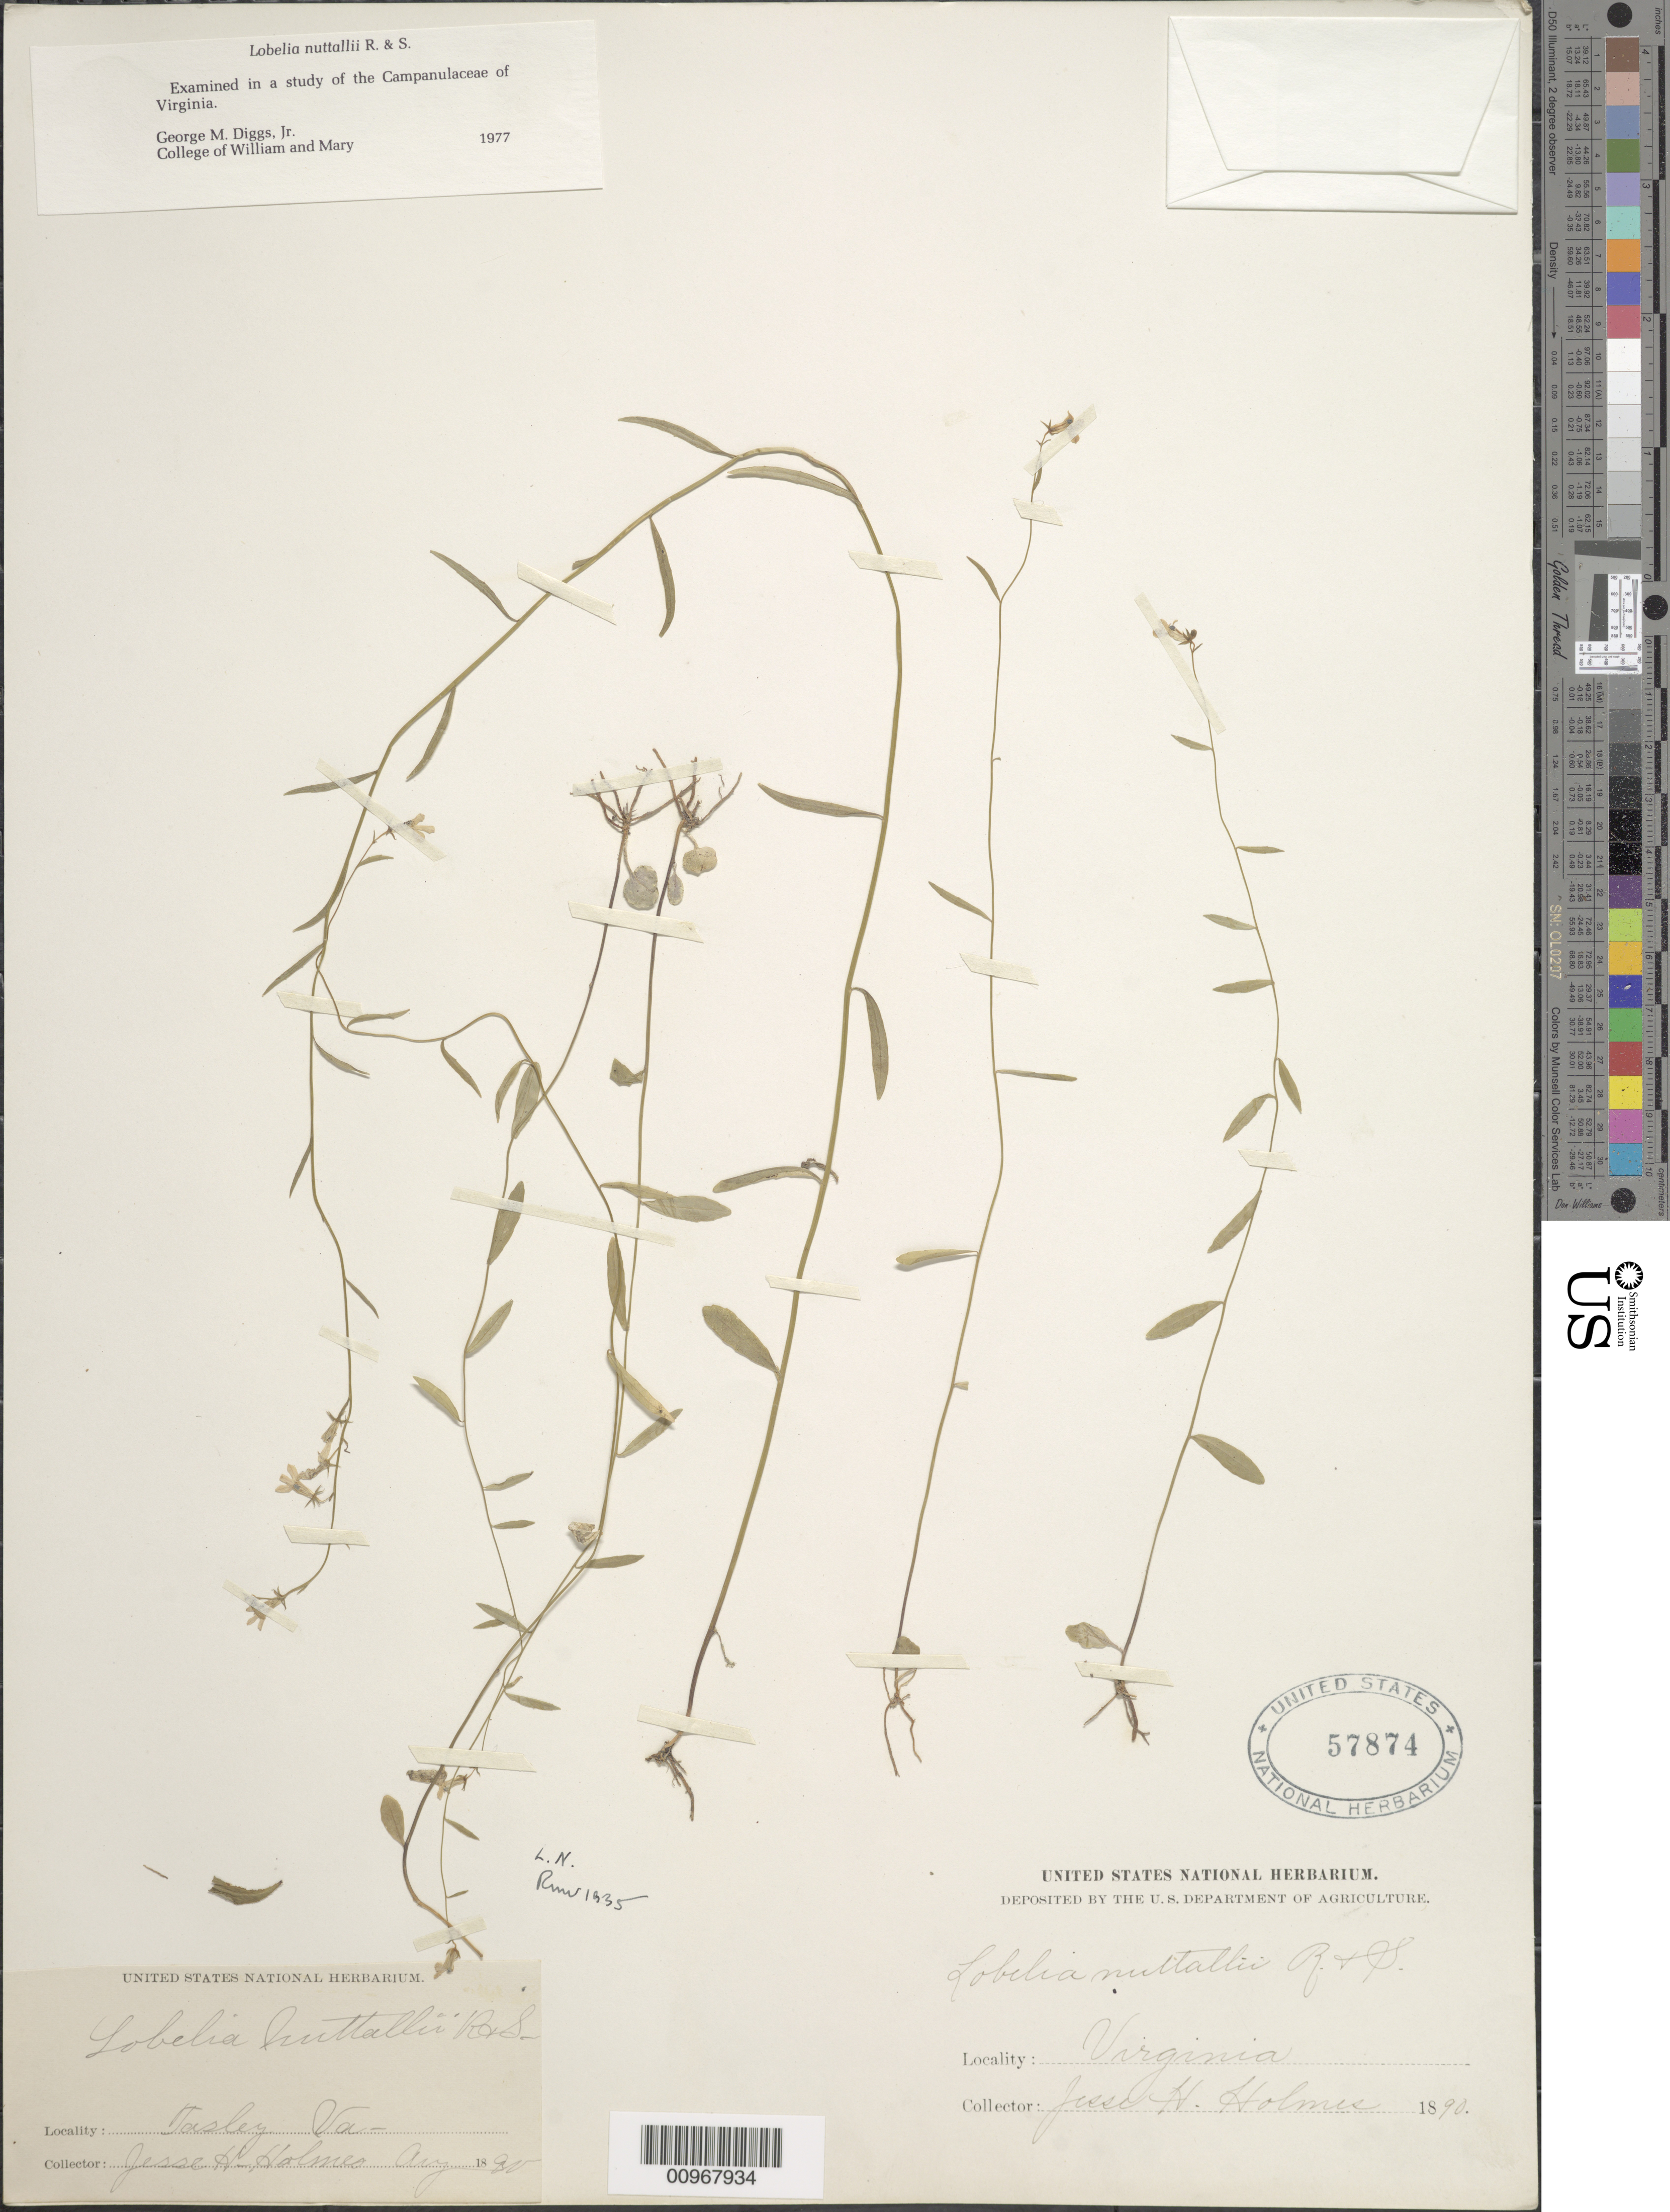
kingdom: Plantae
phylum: Tracheophyta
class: Magnoliopsida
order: Asterales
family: Campanulaceae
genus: Lobelia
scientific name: Lobelia nuttallii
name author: Schult.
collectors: J. Holmes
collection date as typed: Aug 1890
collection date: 1890-08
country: United States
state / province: Virginia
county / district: Accomack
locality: Tasley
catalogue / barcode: US 57874